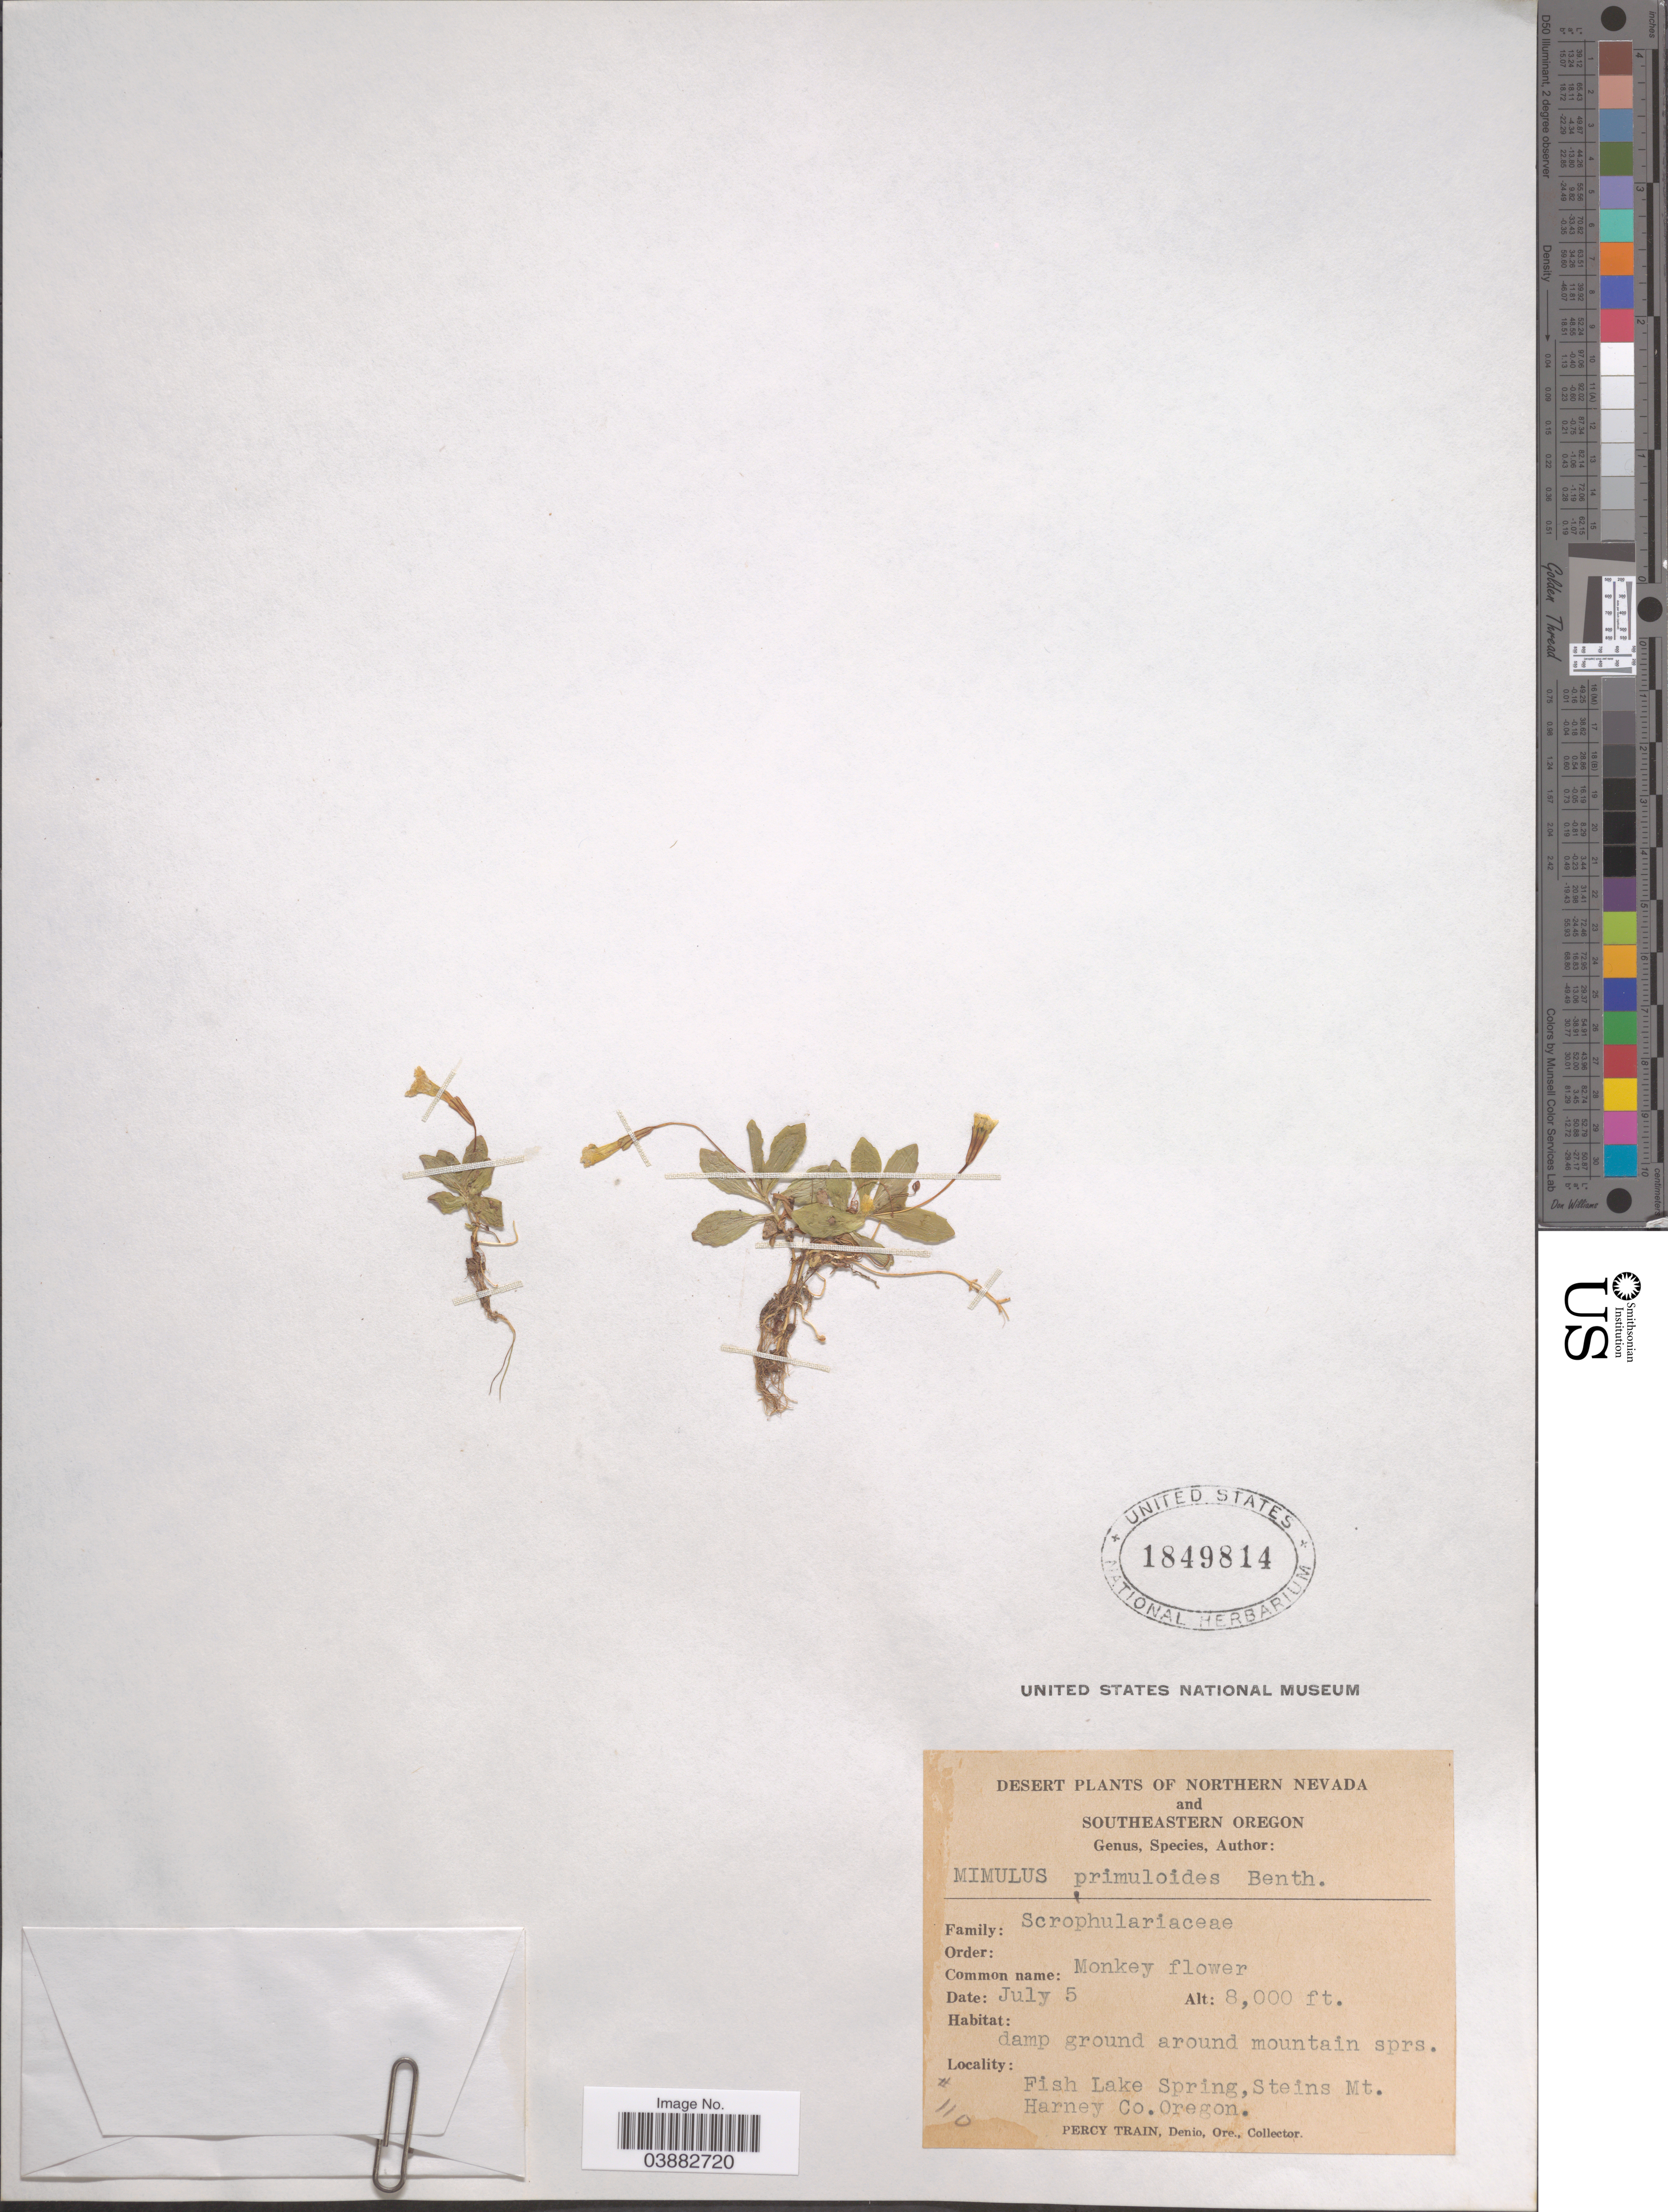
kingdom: Plantae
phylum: Tracheophyta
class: Magnoliopsida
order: Lamiales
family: Phrymaceae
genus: Mimulus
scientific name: Mimulus primuloides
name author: Benth.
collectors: P. Train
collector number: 110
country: United States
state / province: Oregon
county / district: Harney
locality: Southeastern Oregon. Fish Lake Spring, Steins Mt. Harney Co.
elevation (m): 2438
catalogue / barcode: US 1849814